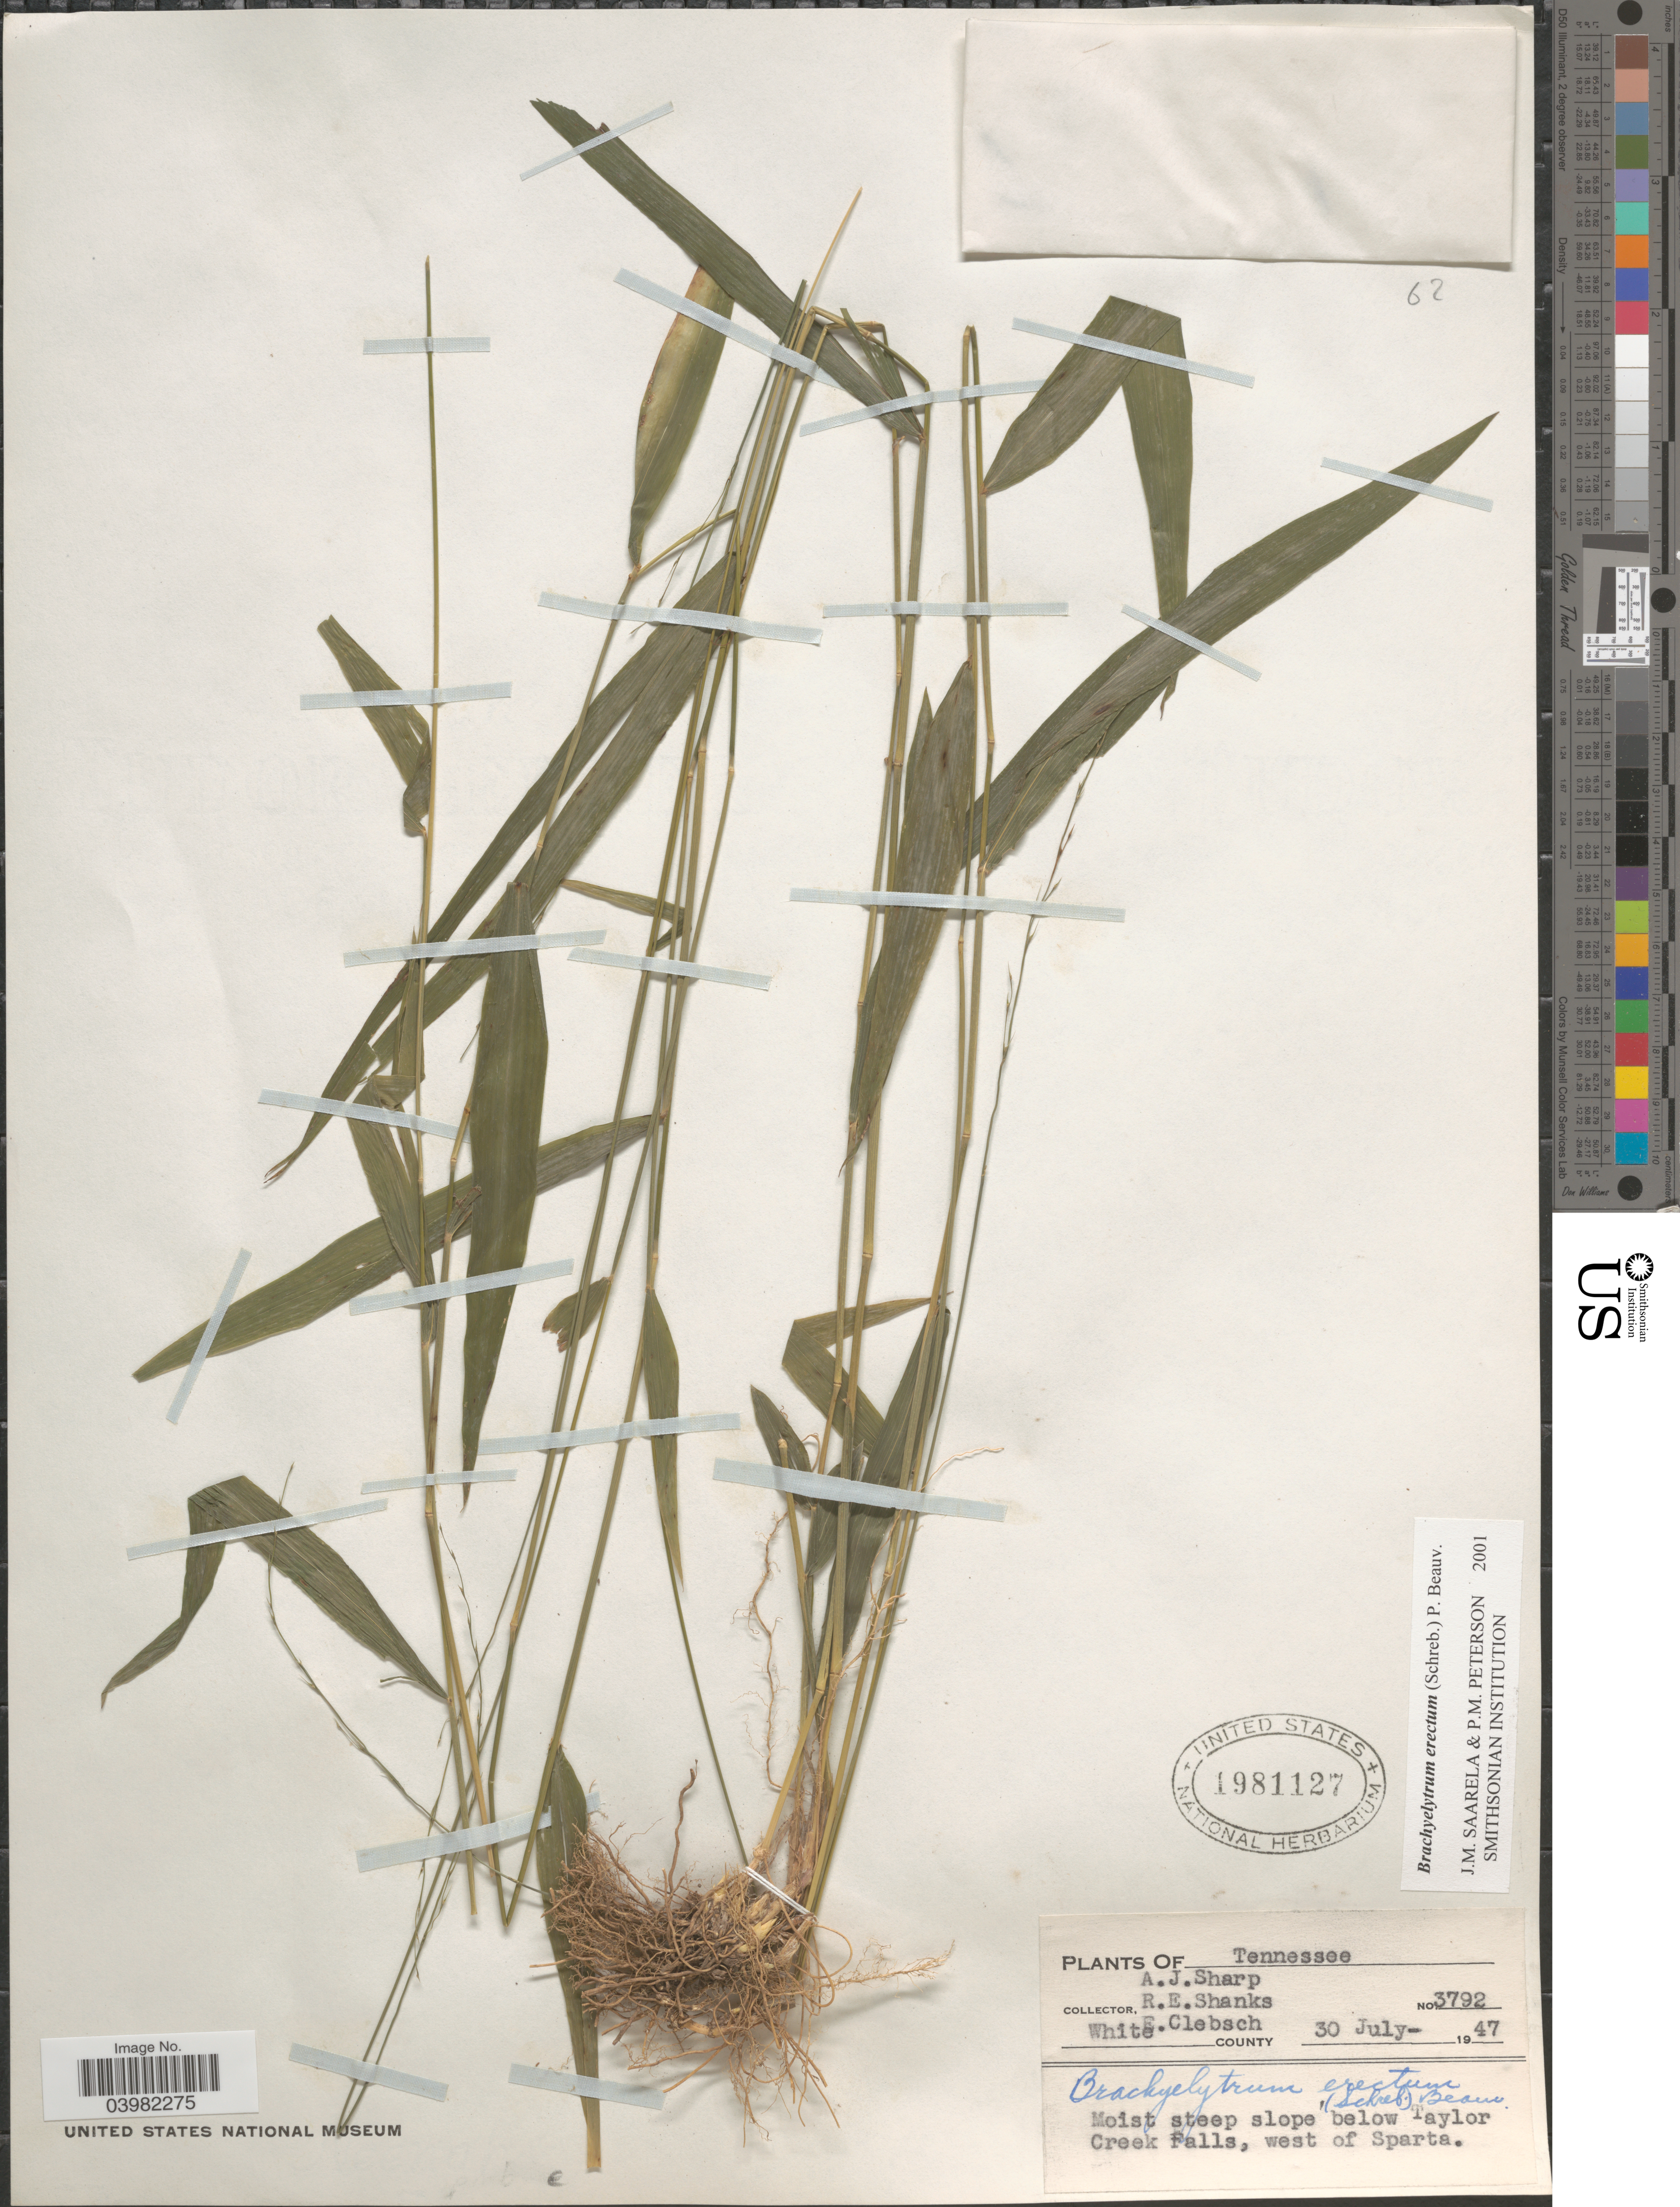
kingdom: Plantae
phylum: Tracheophyta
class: Liliopsida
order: Poales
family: Poaceae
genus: Brachyelytrum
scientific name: Brachyelytrum erectum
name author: (Schreb.) P. Beauv.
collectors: A. J. Sharp, R. Shanks & E. Clebsch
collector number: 3792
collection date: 1947-07-30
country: United States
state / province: Tennessee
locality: White County. Below Taylor Creek Falls, west of Sparta.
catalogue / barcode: US 1981127